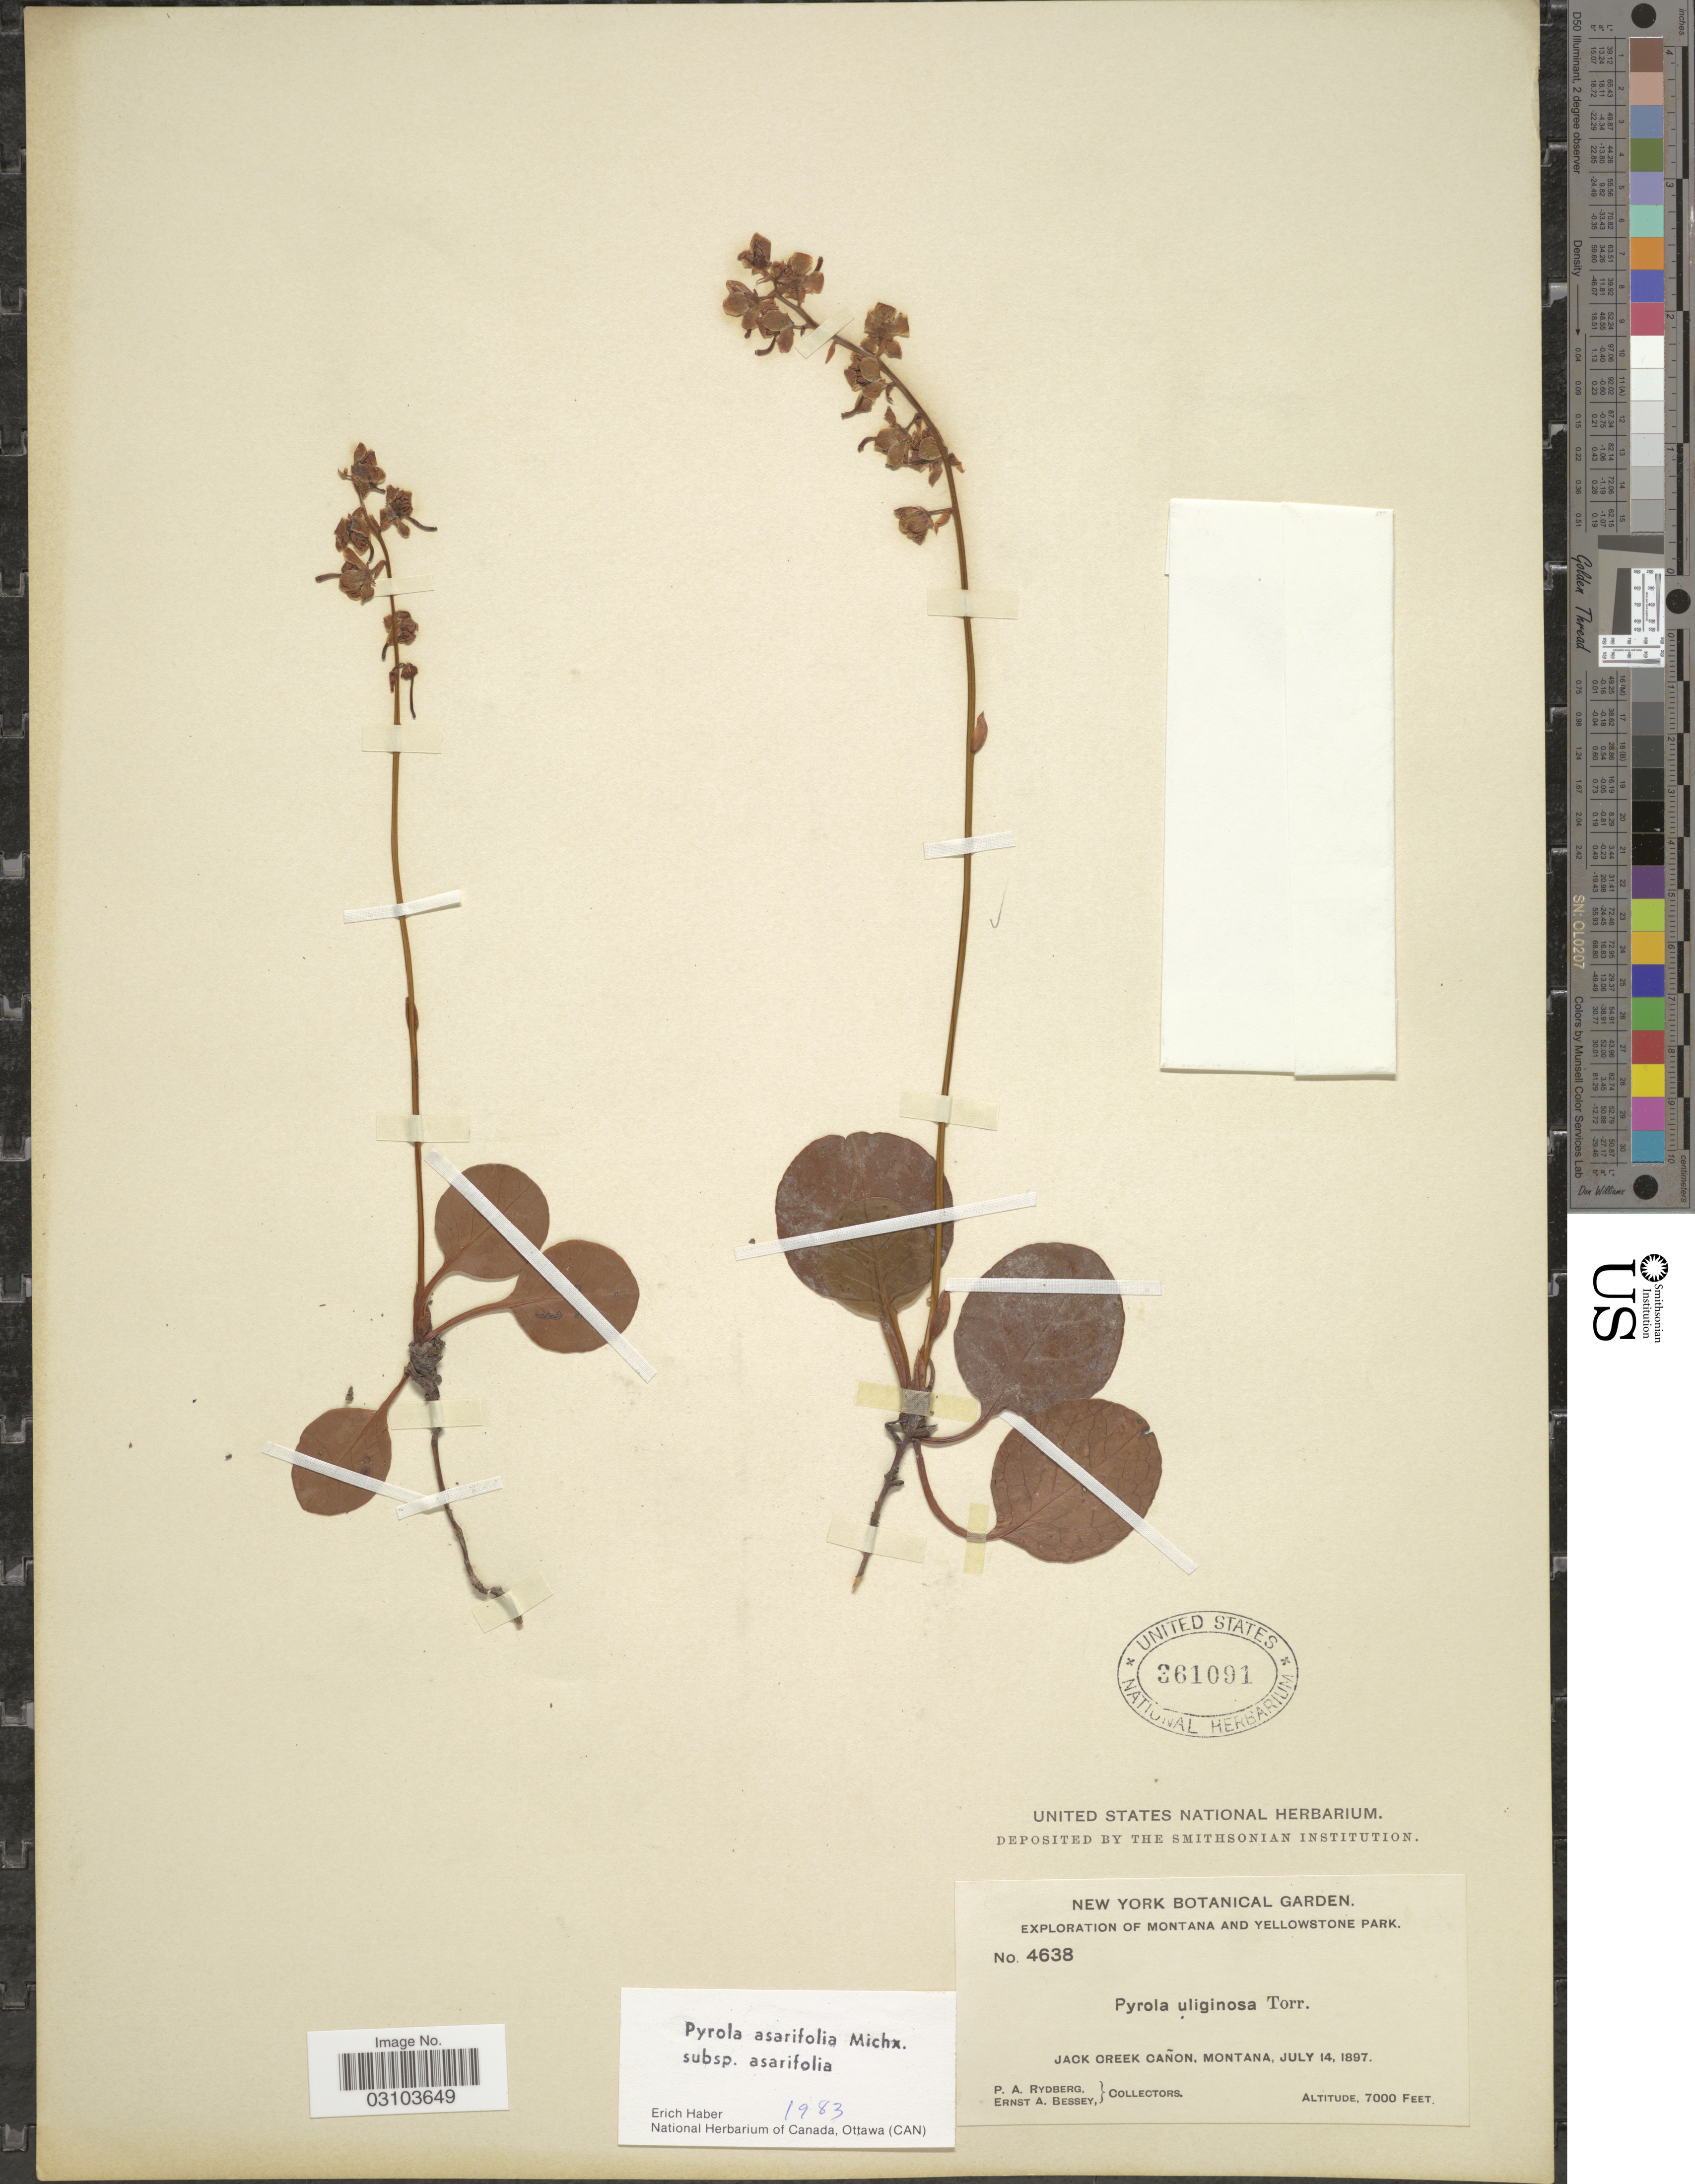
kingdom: Plantae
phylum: Tracheophyta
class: Magnoliopsida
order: Ericales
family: Ericaceae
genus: Pyrola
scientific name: Pyrola asarifolia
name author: Michx.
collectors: P. A. Rydberg & E. A. Bessey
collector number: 4638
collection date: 1897-07-14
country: United States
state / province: Montana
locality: Montana and Yellowstone Park. Jack Creek Cañon.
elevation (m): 2134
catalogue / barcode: US 361091